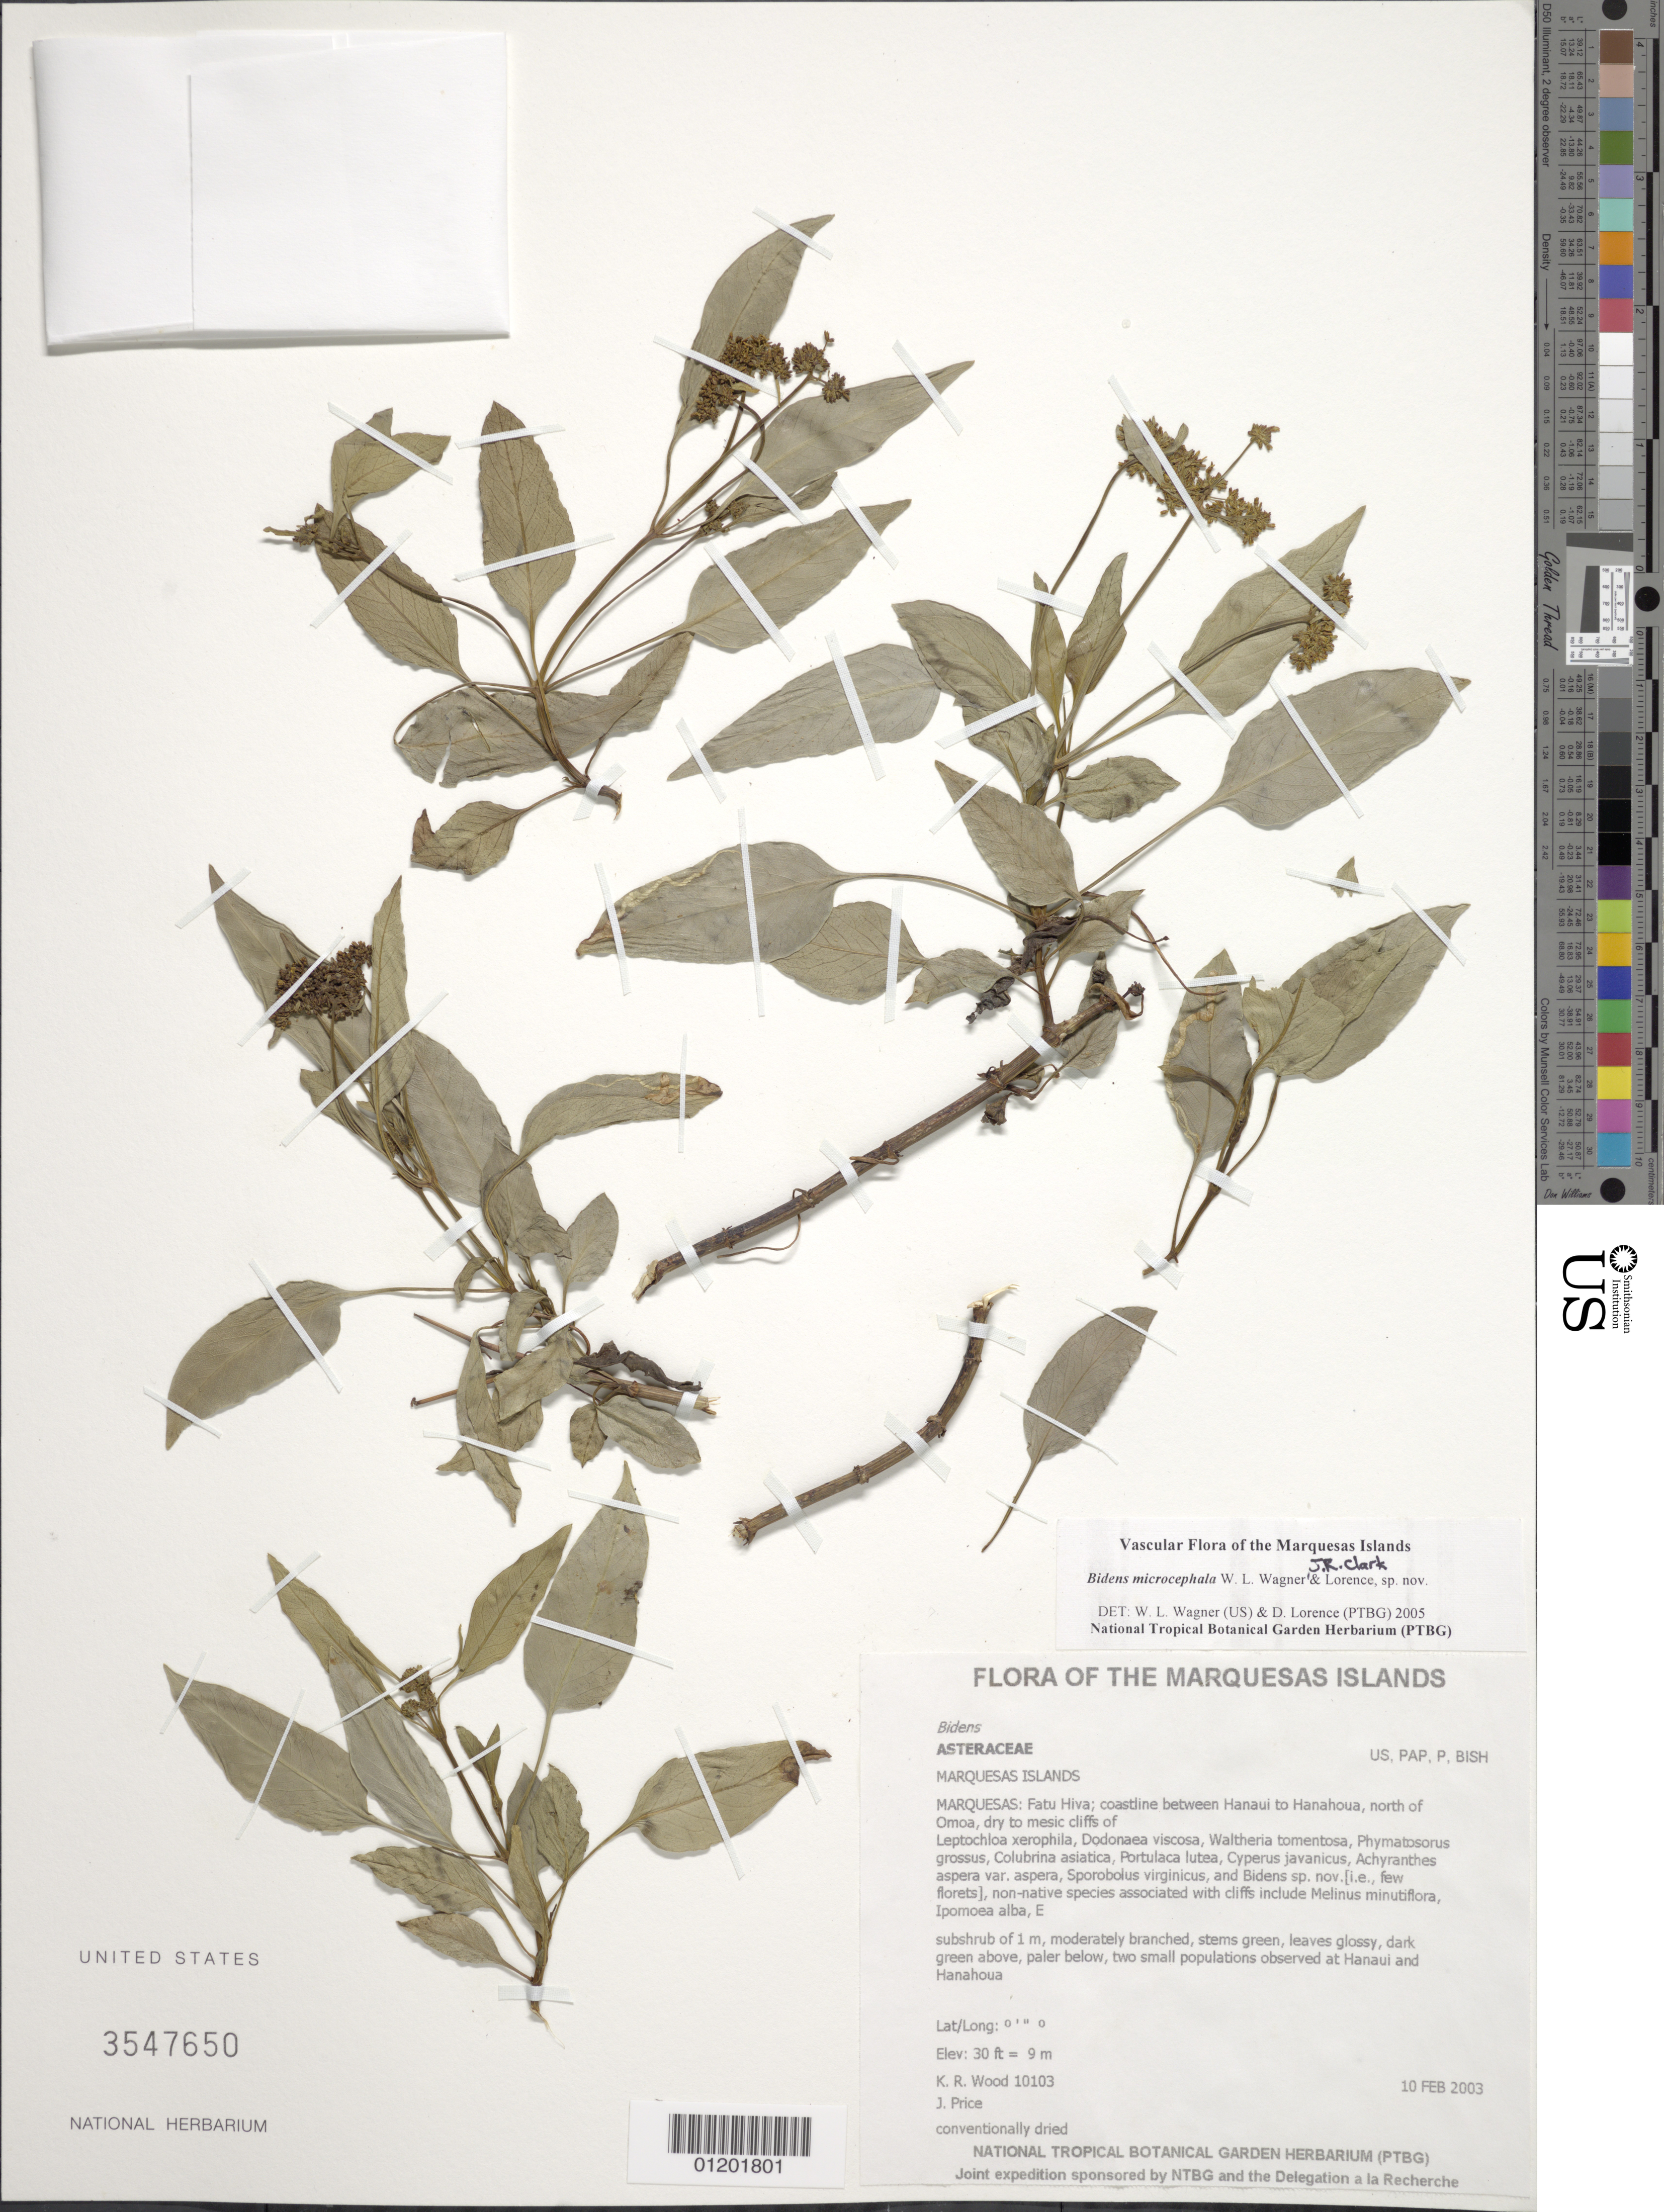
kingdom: Plantae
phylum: Tracheophyta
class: Magnoliopsida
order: Asterales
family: Asteraceae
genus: Bidens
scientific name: Bidens microcephala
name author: W.L. Wagner et al.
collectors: K. R. Wood & J. Price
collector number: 10103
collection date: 2003-02-10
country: French Polynesia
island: Fatu Hiva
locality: Coastline between Hanaui to Hanahoua, north of Omoa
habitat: Low-slope, W aspect, vertical slope, open, dry to mesic cliffs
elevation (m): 9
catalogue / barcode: US 3547650